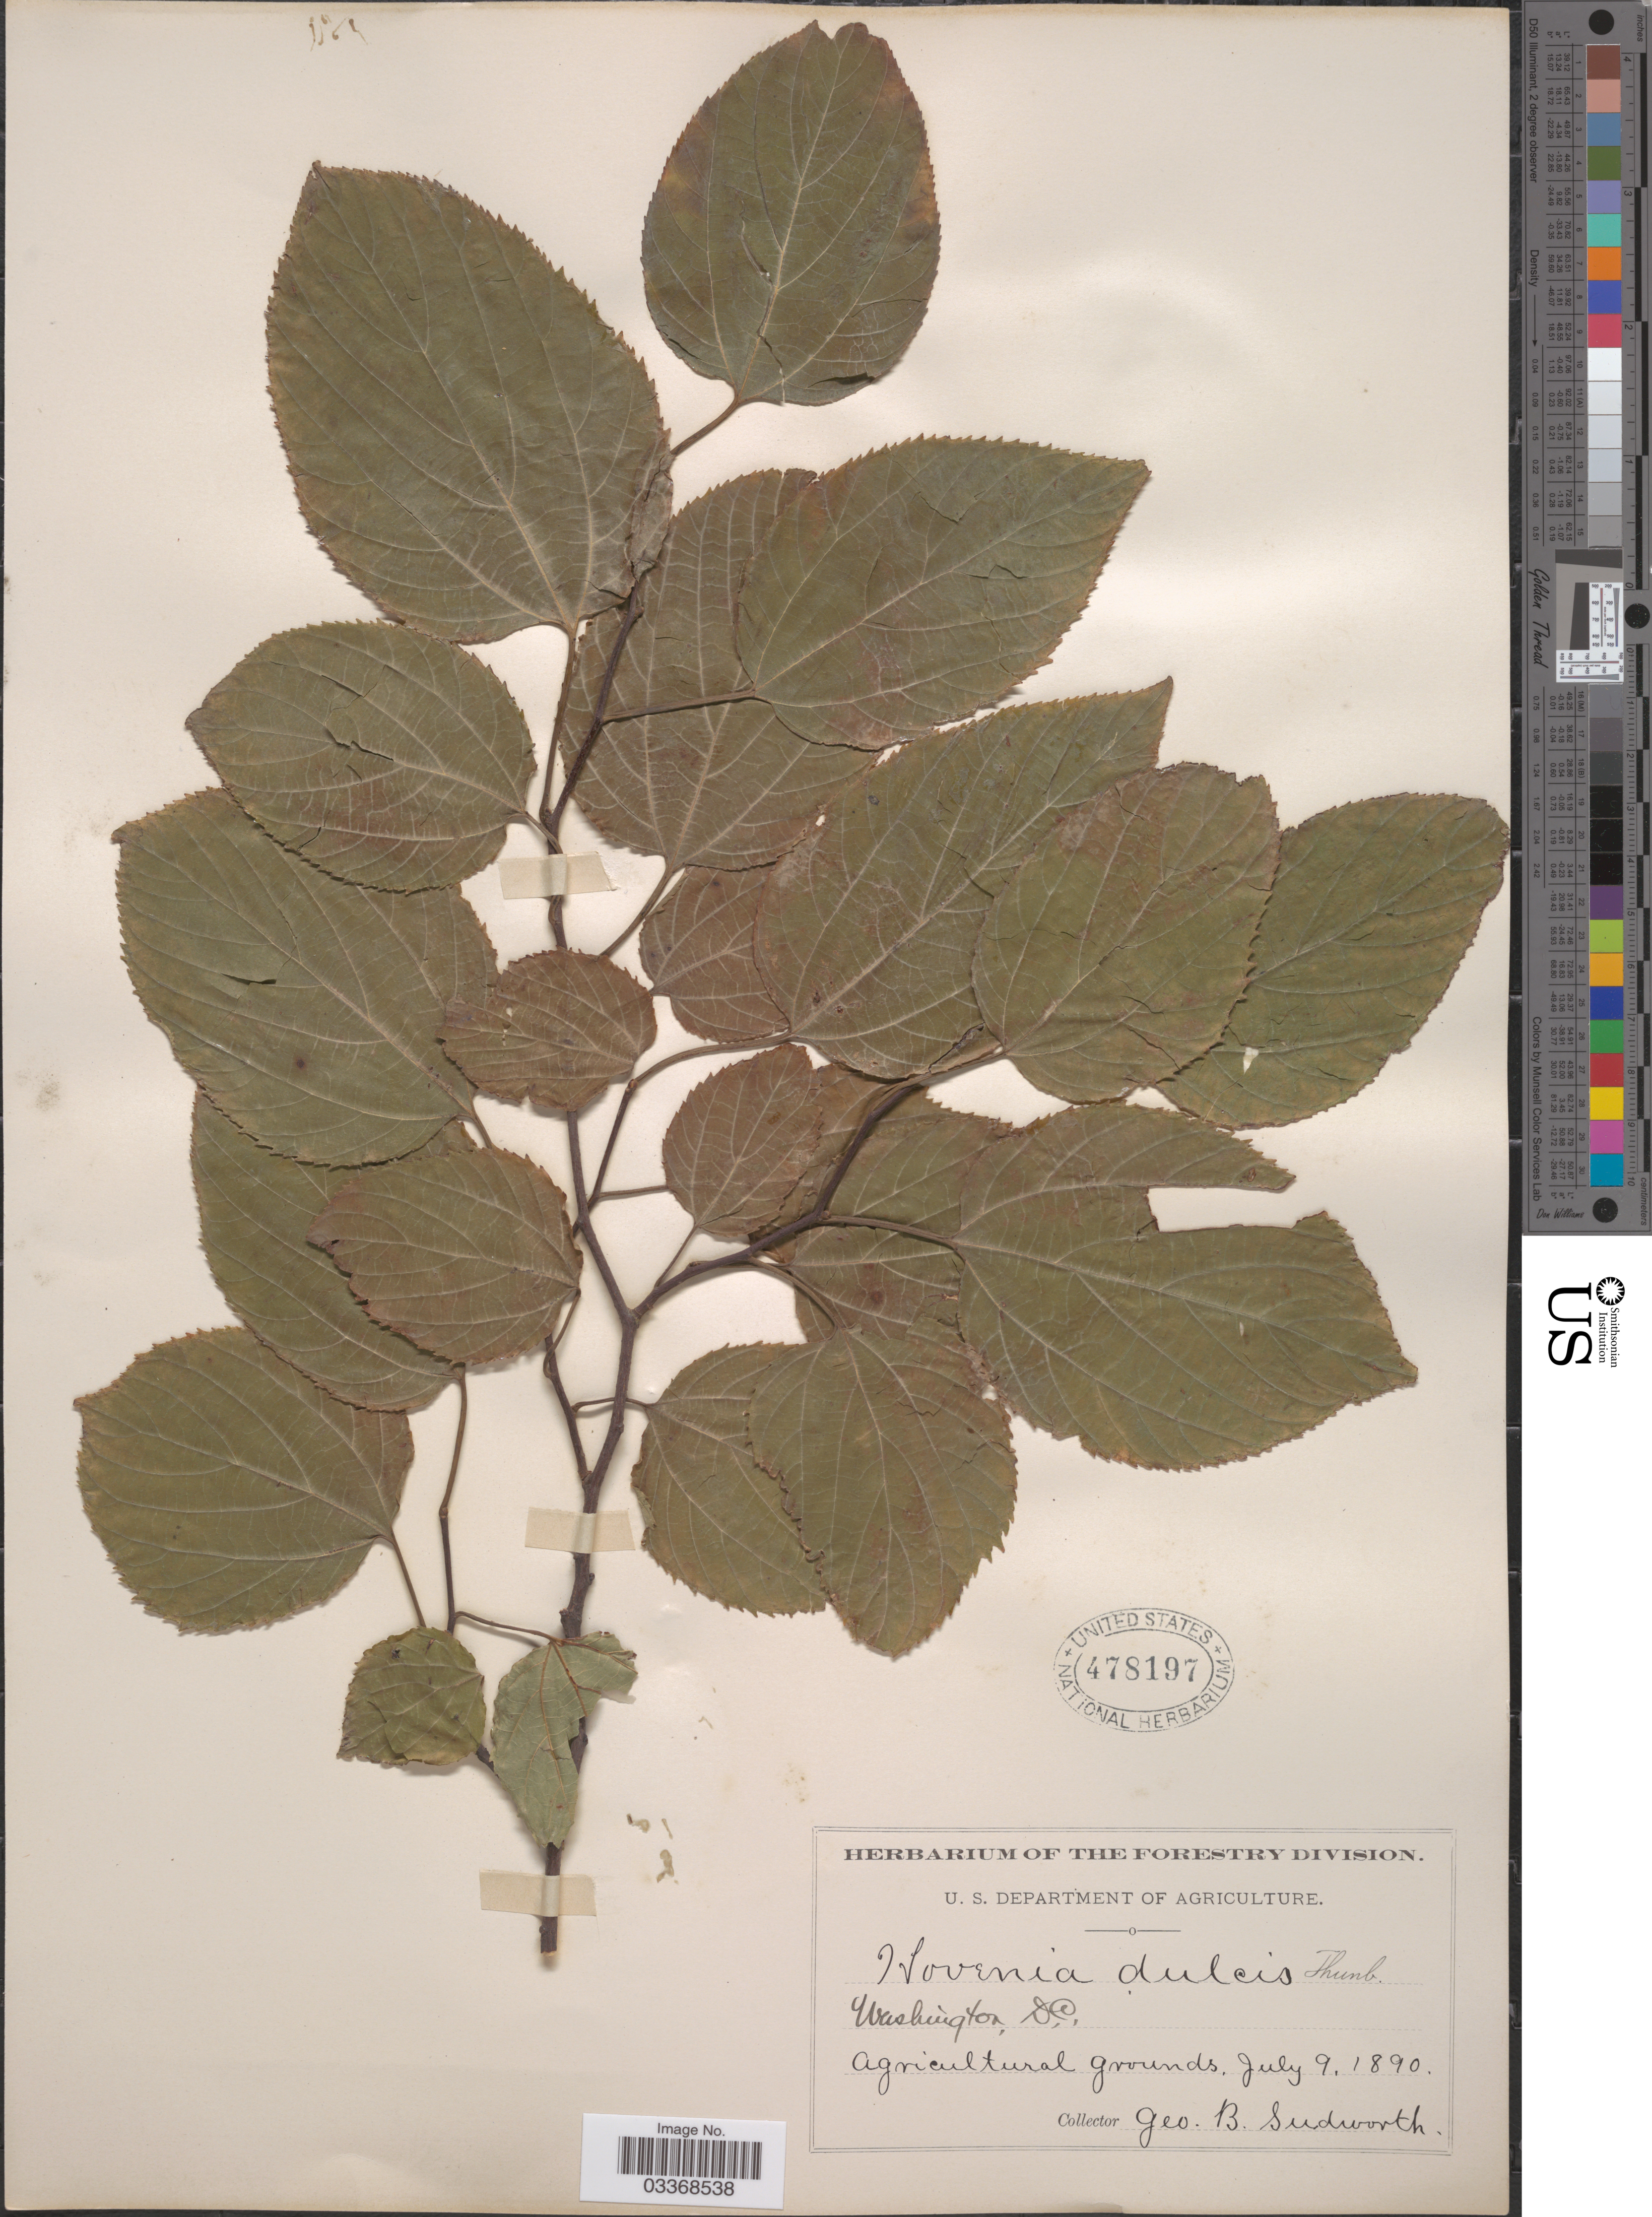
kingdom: Plantae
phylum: Tracheophyta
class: Magnoliopsida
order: Rosales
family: Rhamnaceae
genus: Hovenia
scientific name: Hovenia dulcis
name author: Thunb.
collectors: G. B. Sudworth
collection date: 1890-07-09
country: United States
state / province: District of Columbia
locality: Washington.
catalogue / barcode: US 478197